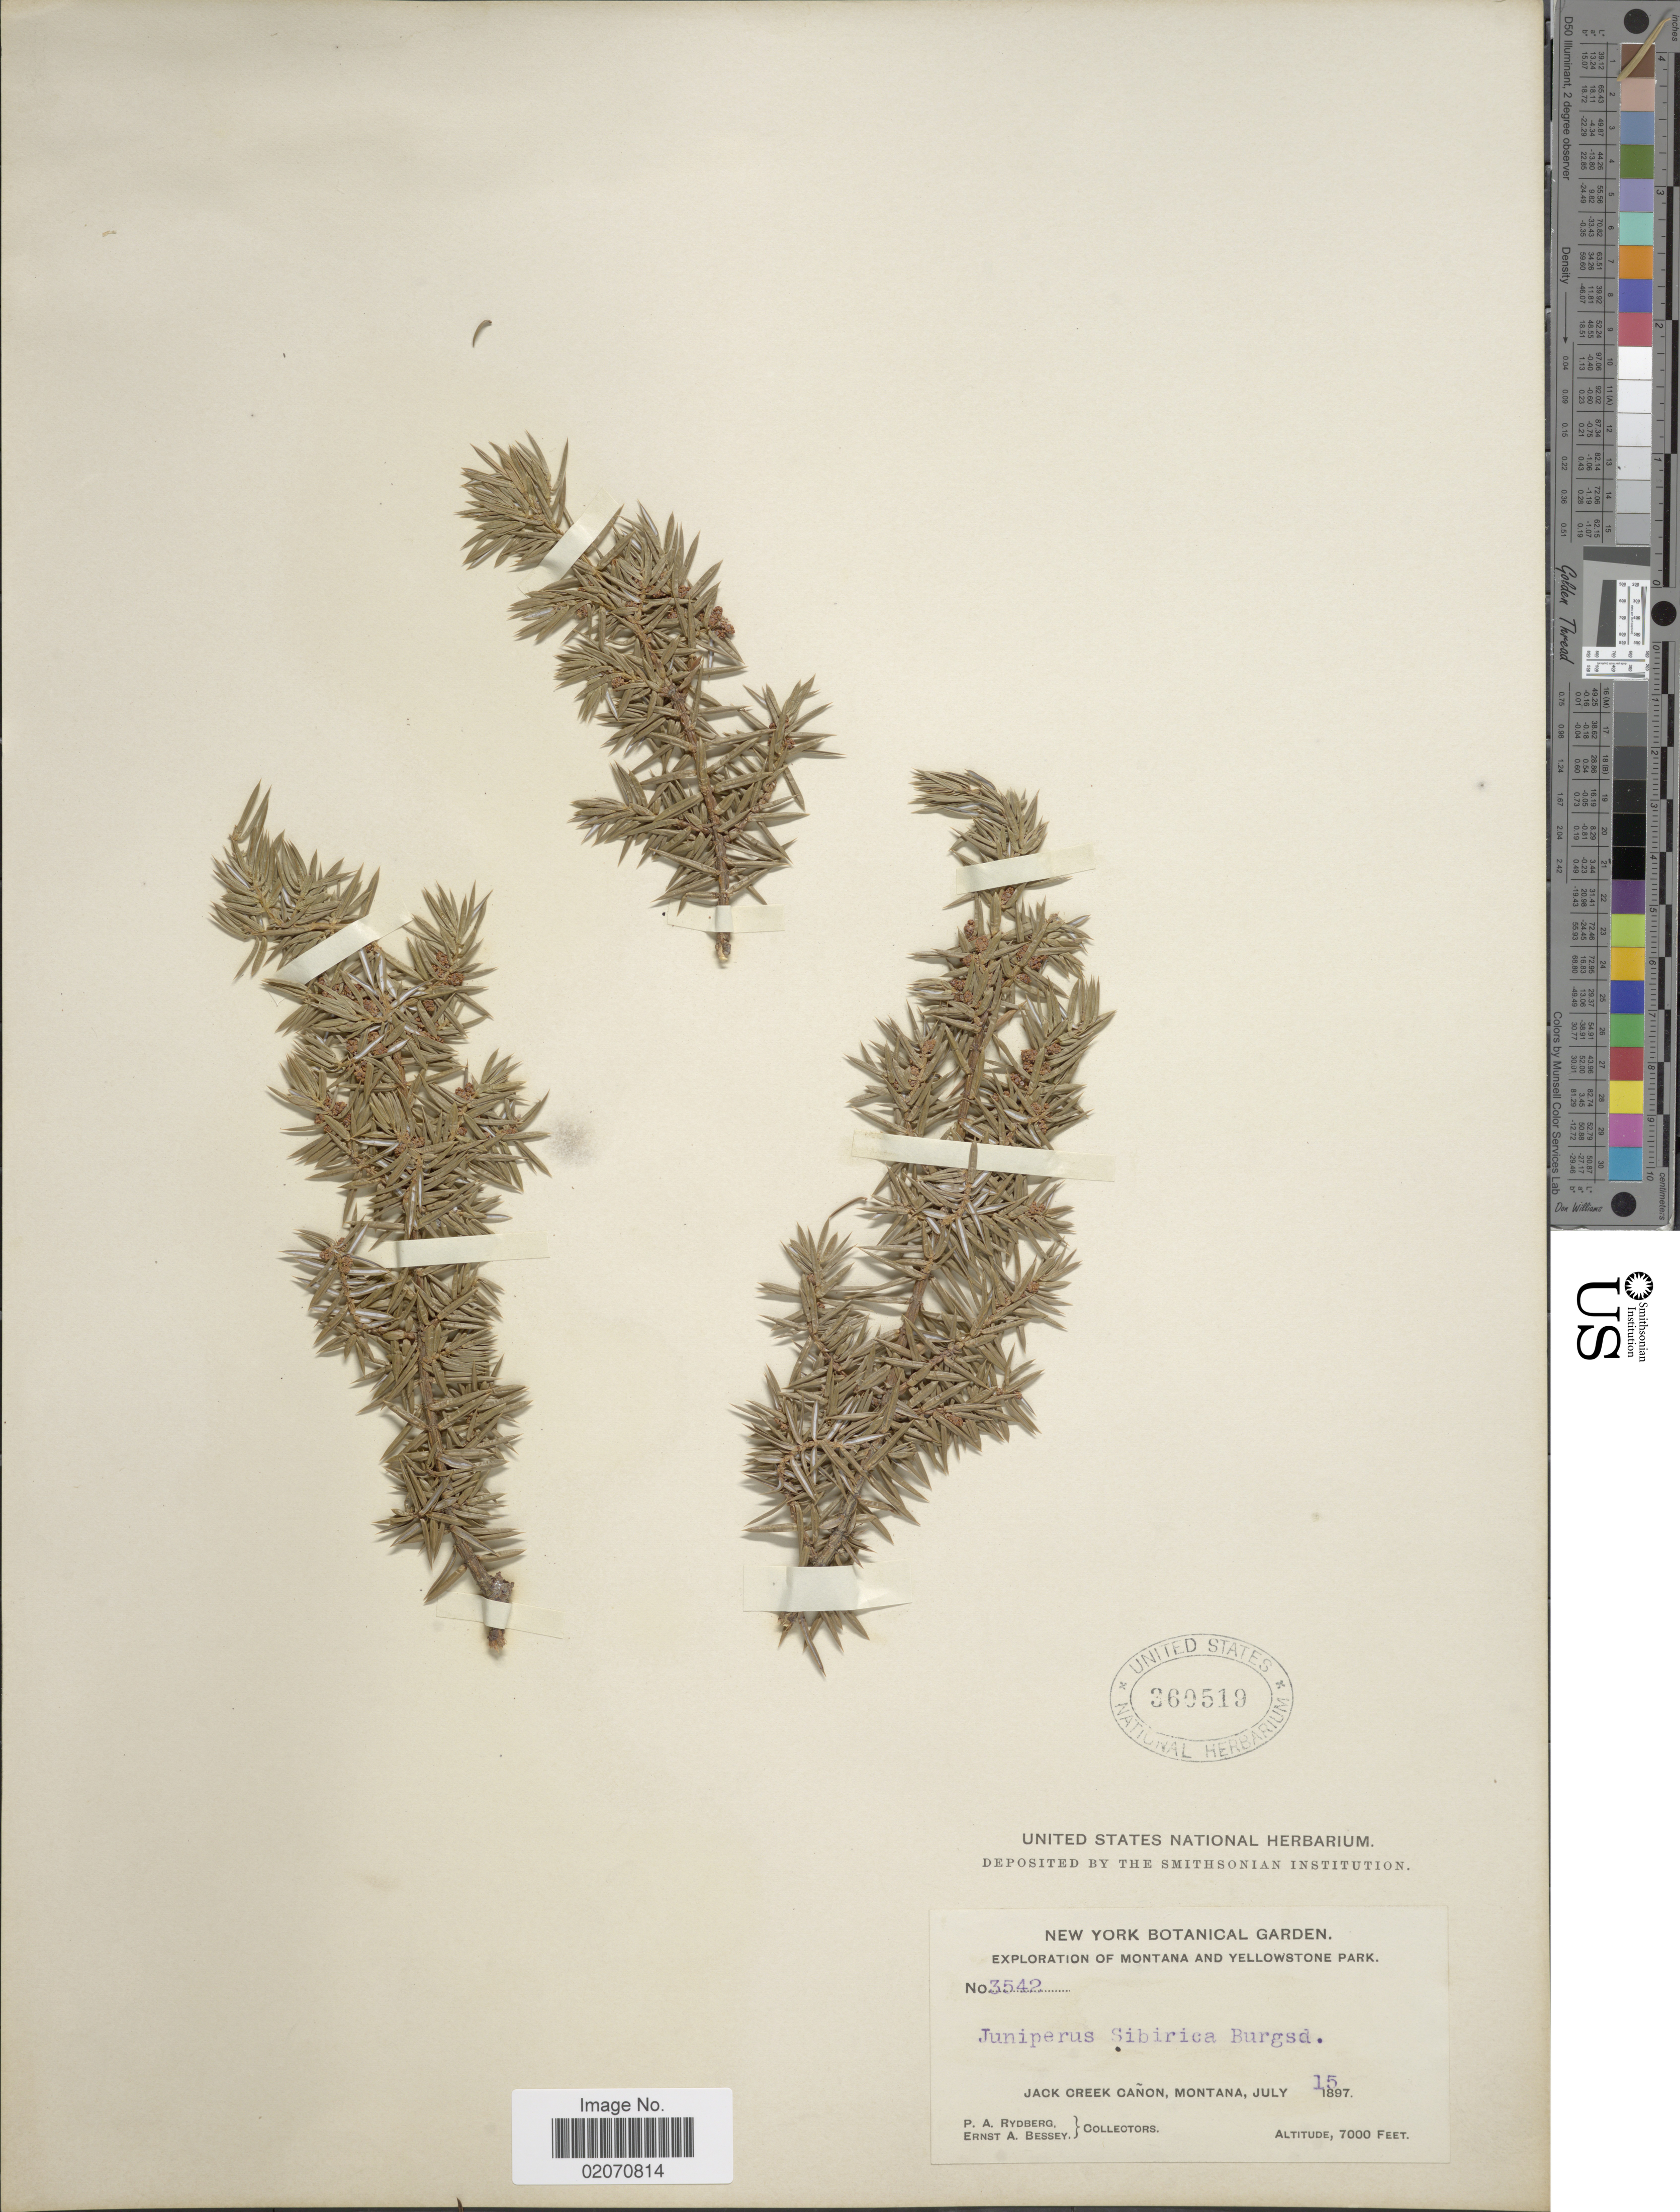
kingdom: Plantae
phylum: Tracheophyta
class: Pinopsida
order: Pinales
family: Cupressaceae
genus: Juniperus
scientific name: Juniperus communis subsp. nana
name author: (Willd.) Syme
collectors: P. A. Rydberg & E. A. Bessey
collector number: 3542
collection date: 1897-07-15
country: United States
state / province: Montana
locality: Yellowstone Park, Jack Creek Canon, Montana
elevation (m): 2134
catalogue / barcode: US 360519